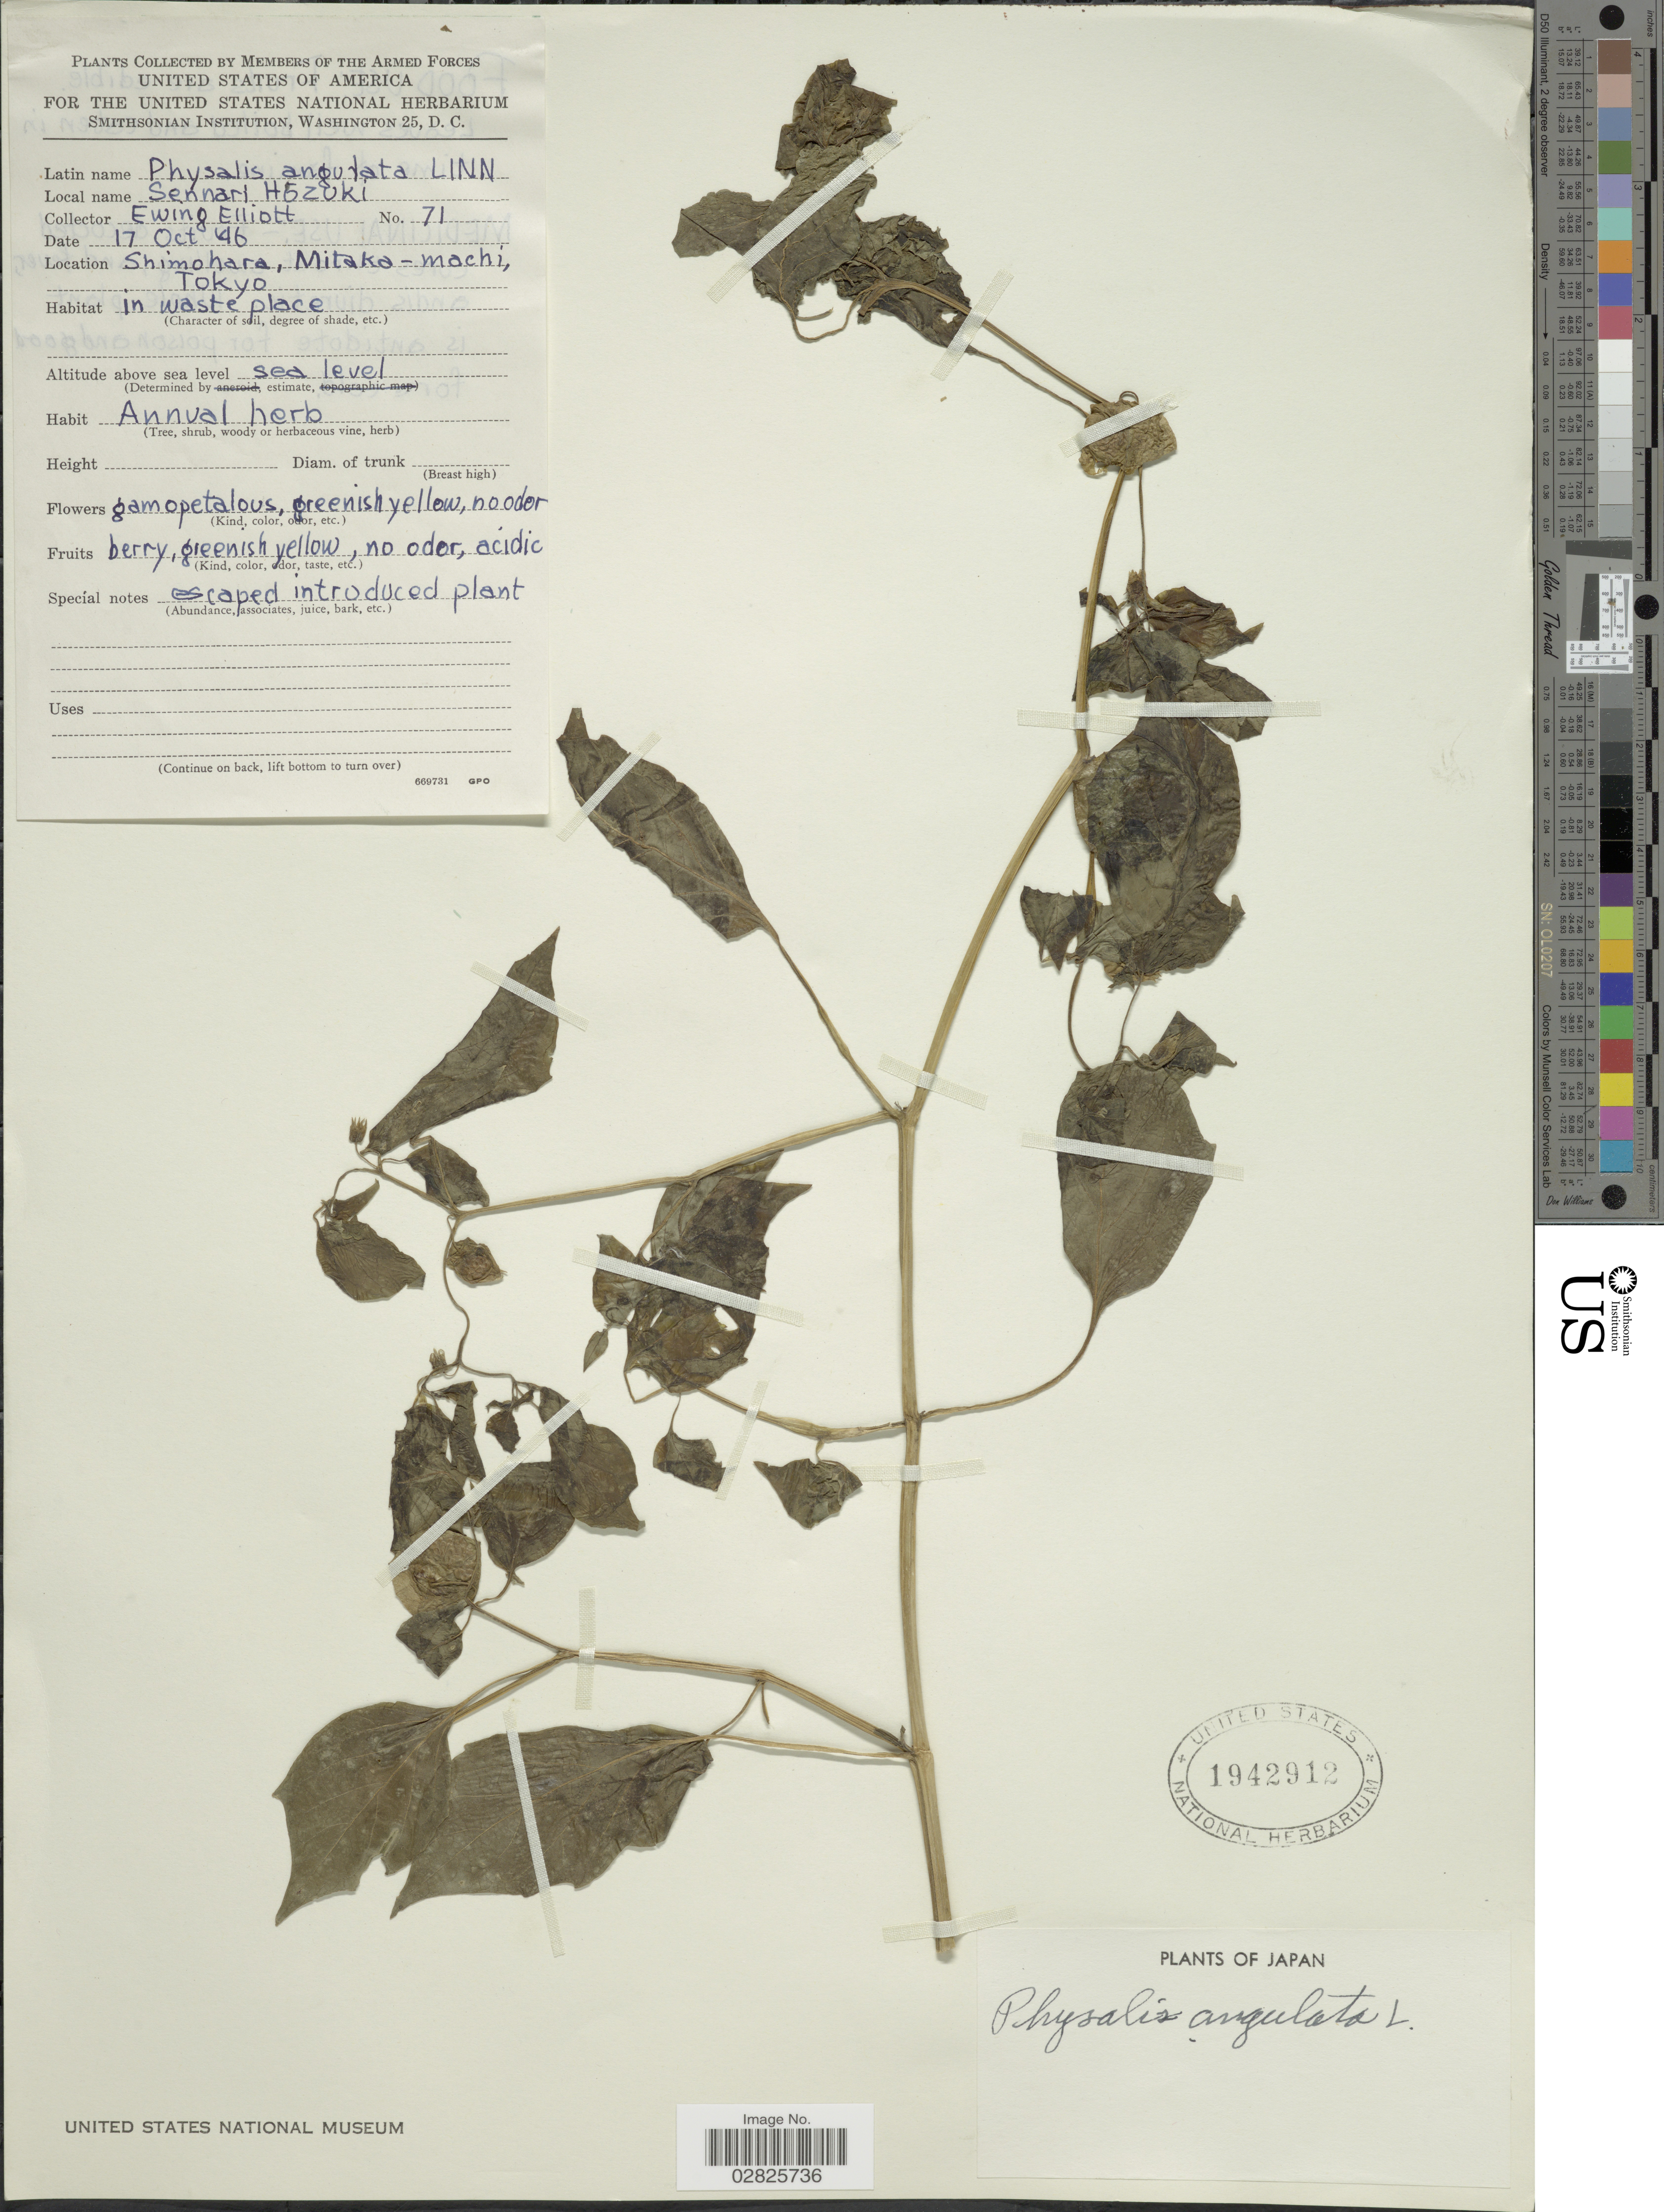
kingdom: Plantae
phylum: Tracheophyta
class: Magnoliopsida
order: Solanales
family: Solanaceae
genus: Physalis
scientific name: Physalis angulata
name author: L.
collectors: E. Elliott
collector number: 71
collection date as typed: Transcribed d/m/y: 17/10/46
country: Japan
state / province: Tokyo, Federal City of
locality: Shimohara, Mitaka-machi, Tokyo.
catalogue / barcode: US 1942912